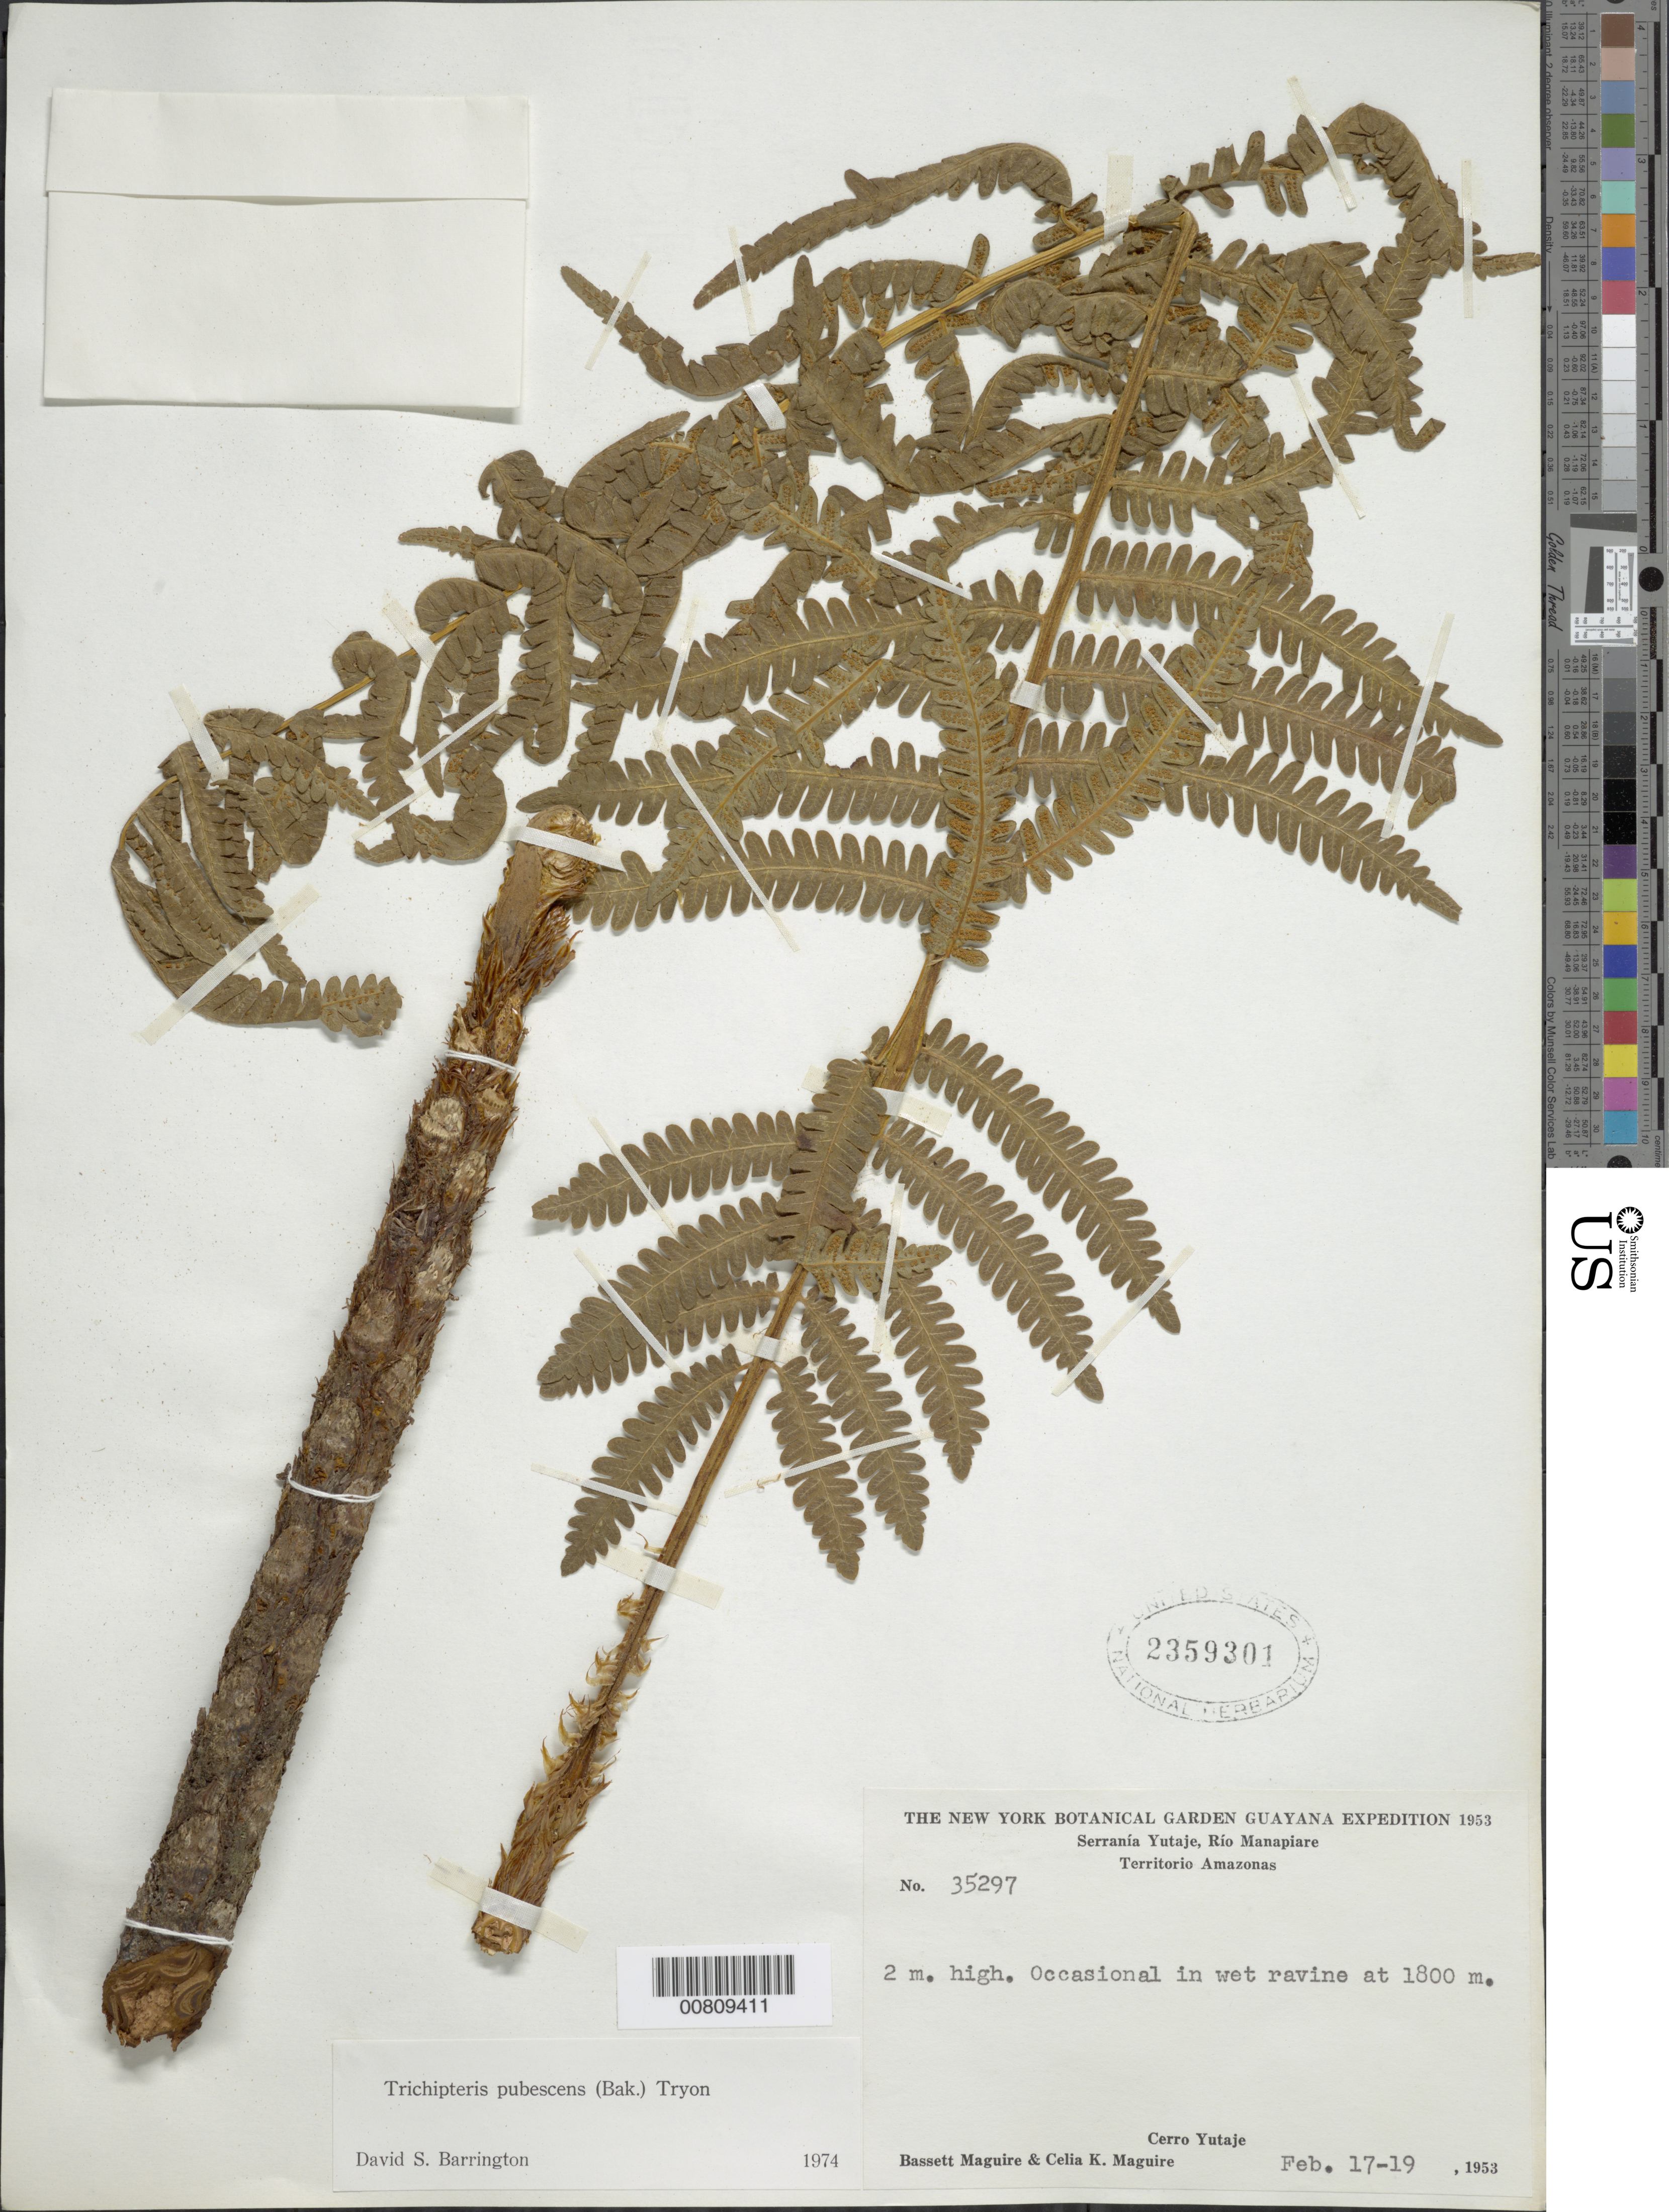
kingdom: Plantae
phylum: Tracheophyta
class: Polypodiopsida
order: Cyatheales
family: Cyatheaceae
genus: Cyathea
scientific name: Cyathea bipinnatifida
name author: (Baker) Domin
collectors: B. Maguire & C. K. Maguire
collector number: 35297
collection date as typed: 17-Feb-53 to 19-Feb-53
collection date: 1953-02-17/1953-02-19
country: Venezuela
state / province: Amazonas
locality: Serranía Yutajé, Caño Yutajé, Río Manapiare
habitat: Wet ravine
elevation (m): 1800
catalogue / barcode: US 2359301